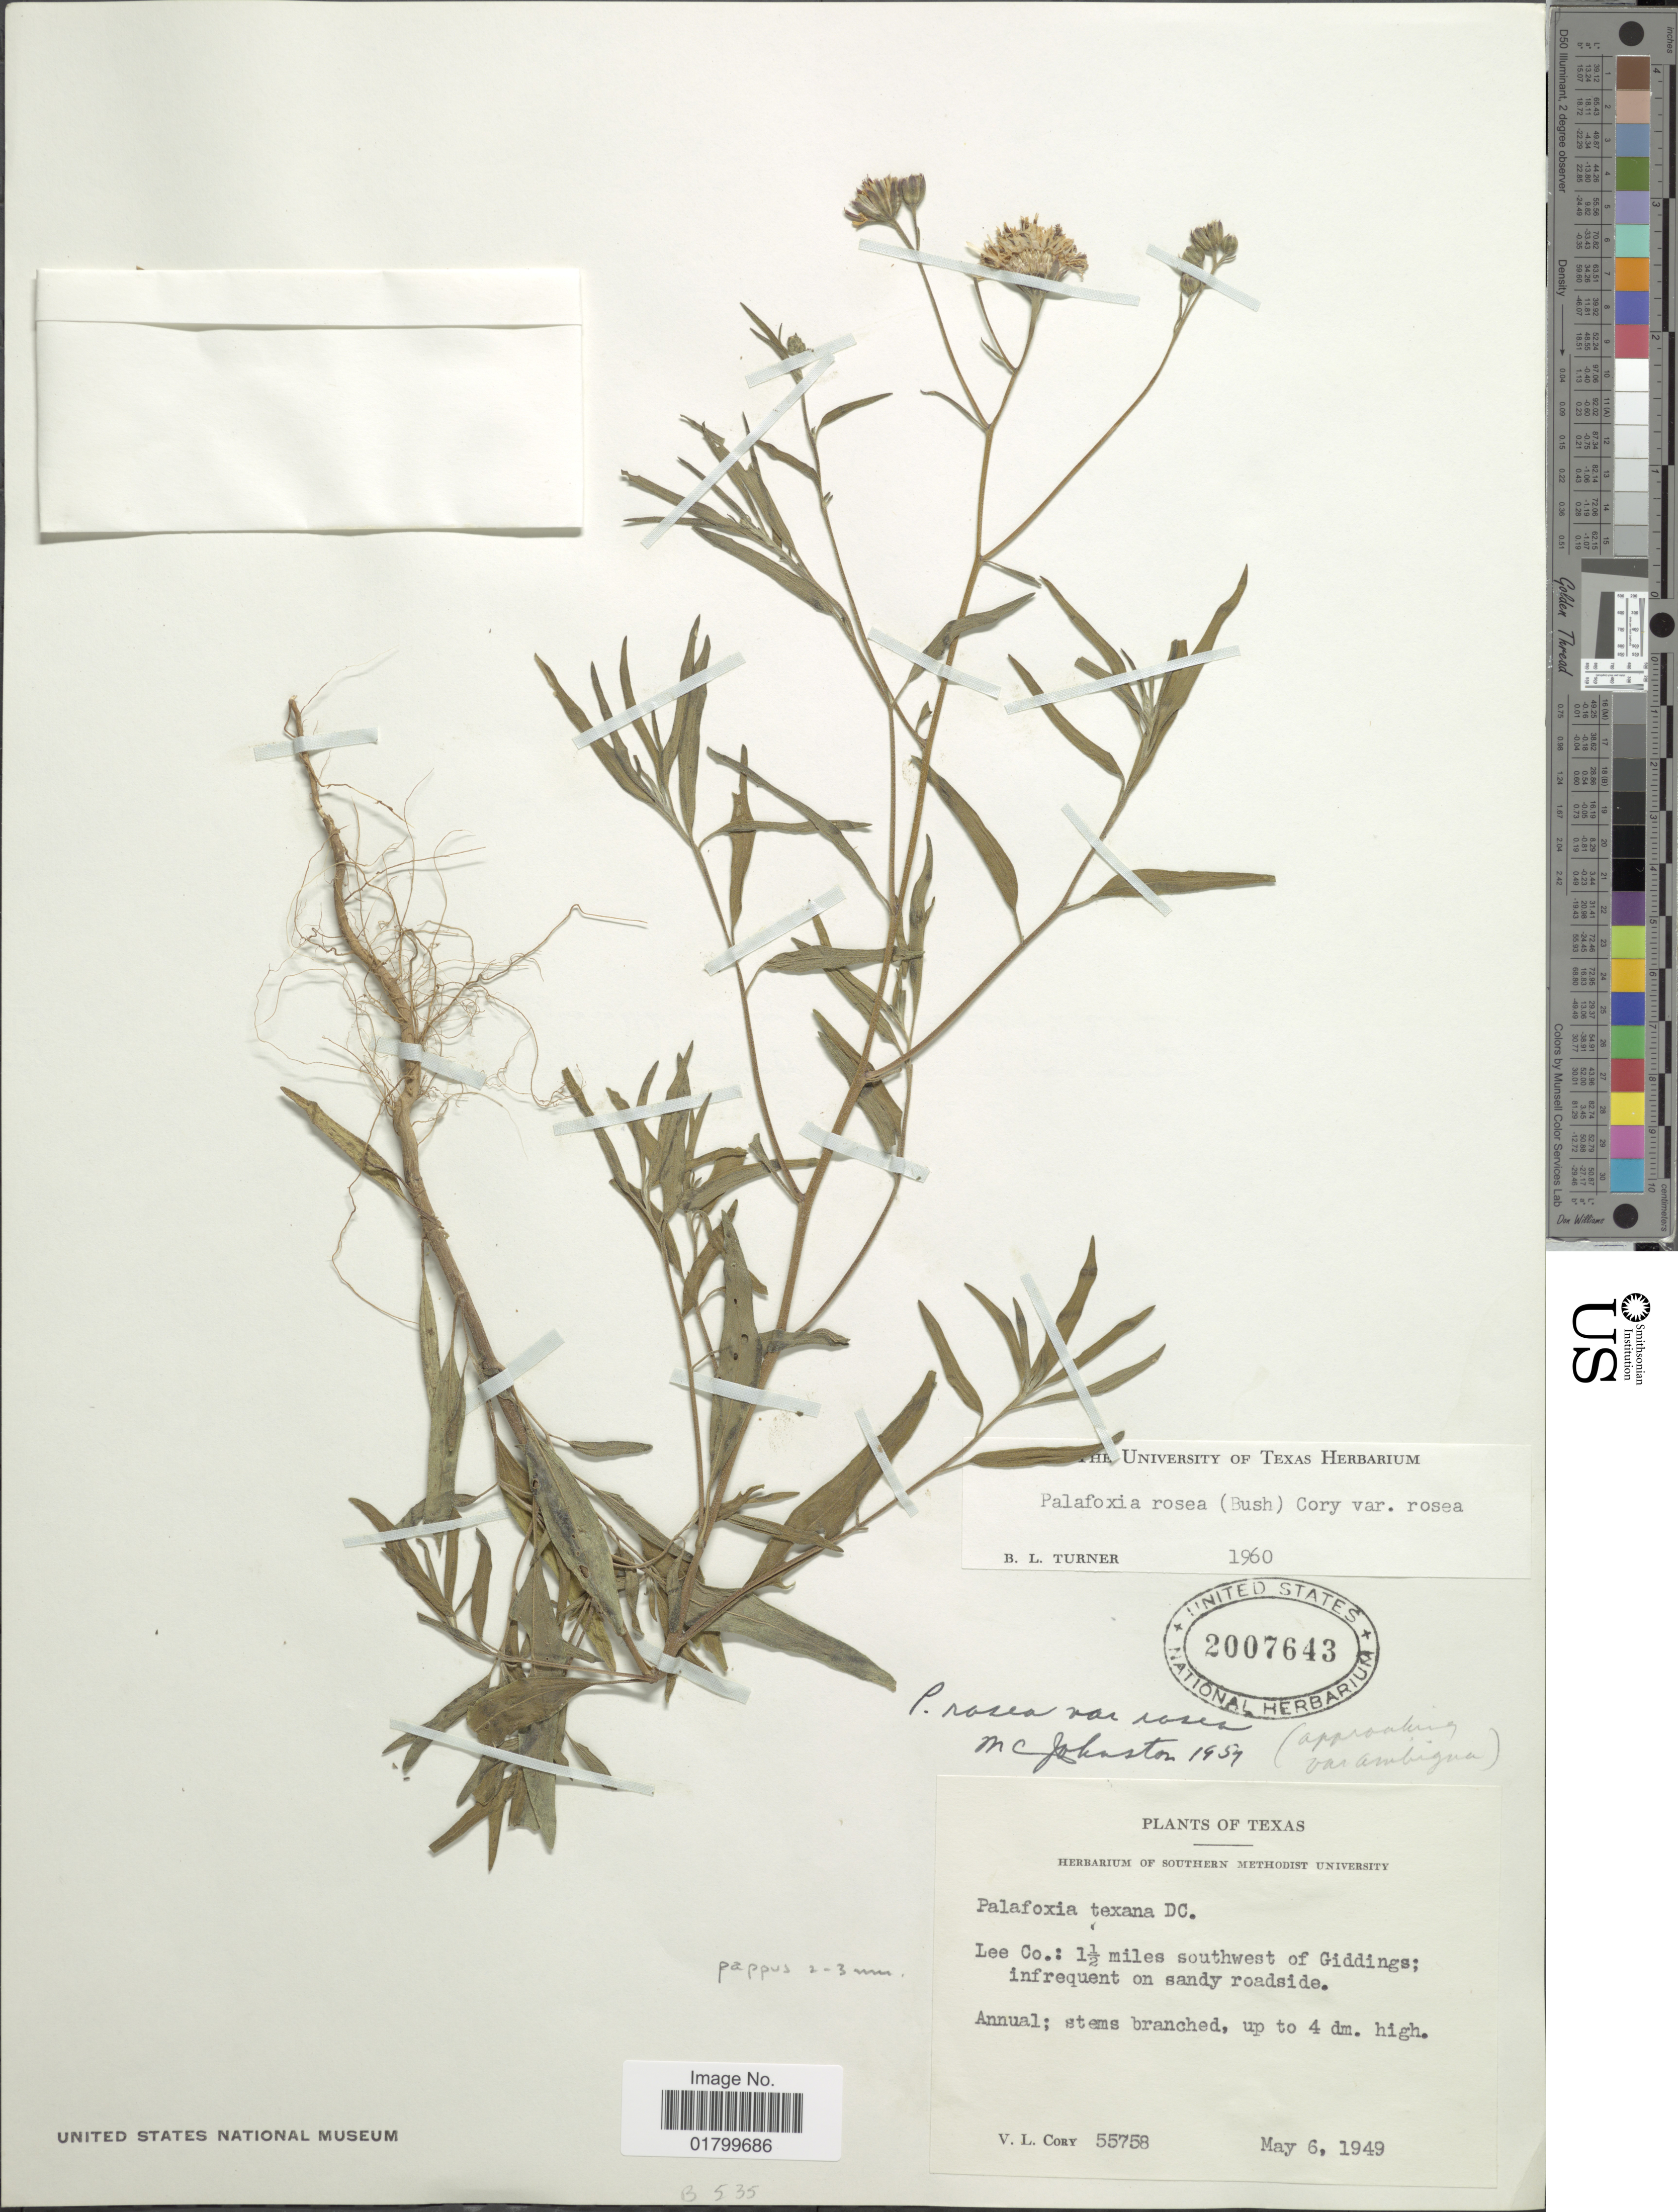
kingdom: Plantae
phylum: Tracheophyta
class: Magnoliopsida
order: Asterales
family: Asteraceae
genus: Palafoxia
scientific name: Palafoxia rosea var. rosea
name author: (Bush) Cory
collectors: V. Cory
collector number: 55758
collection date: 1949-05-06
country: United States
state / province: Texas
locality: Lee Co.: 1½ miles southwest of Giddings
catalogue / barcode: US 2007643